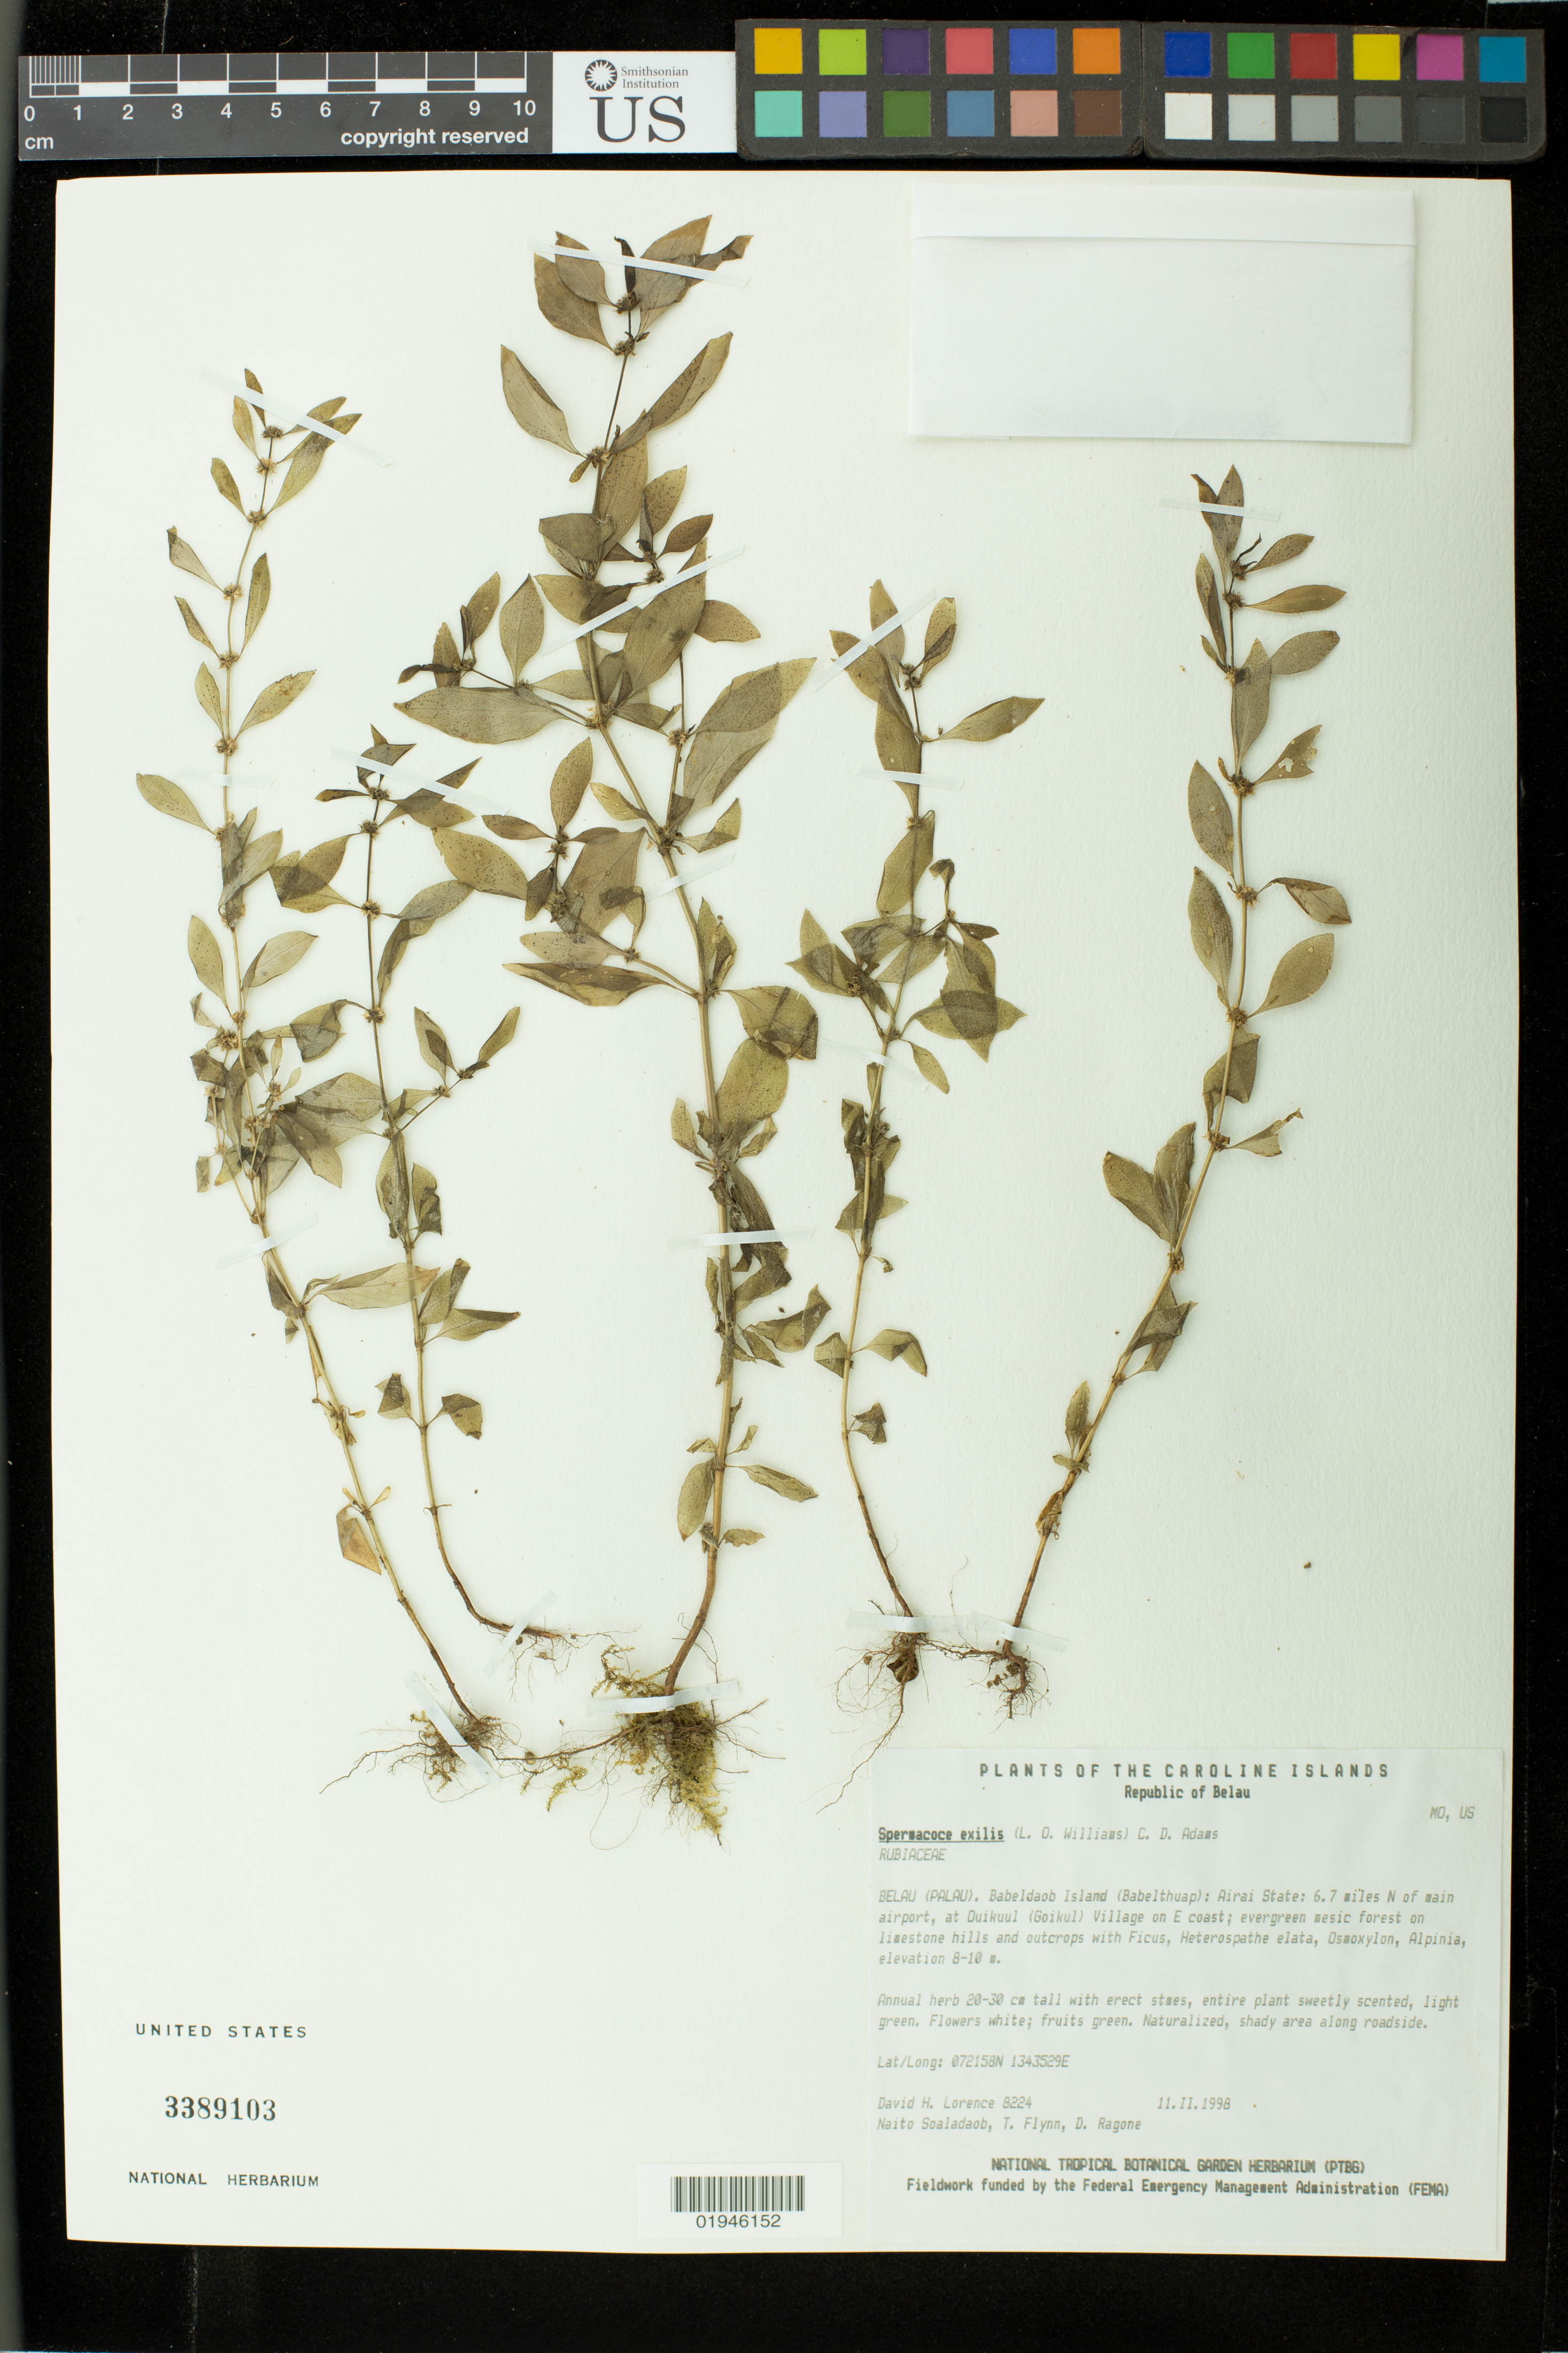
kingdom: Plantae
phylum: Tracheophyta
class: Magnoliopsida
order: Gentianales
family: Rubiaceae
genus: Spermacoce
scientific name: Spermacoce exilis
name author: (L.O. Williams) C.D. Adams ex W.C. Burger & C.M. Taylor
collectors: D. Lorence, N. Soaladaob, T. Flynn & D. Ragone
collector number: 8224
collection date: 1998-02-11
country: Palau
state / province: Airai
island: Babeldaob [Babelthuap]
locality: Babeldaob Island (Babelthuap): Airai State: 6.7 miles N of main airport, at Ouikuul (Goikul) Village on E coast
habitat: Evergreen mesic forest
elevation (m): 8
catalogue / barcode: US 3389103